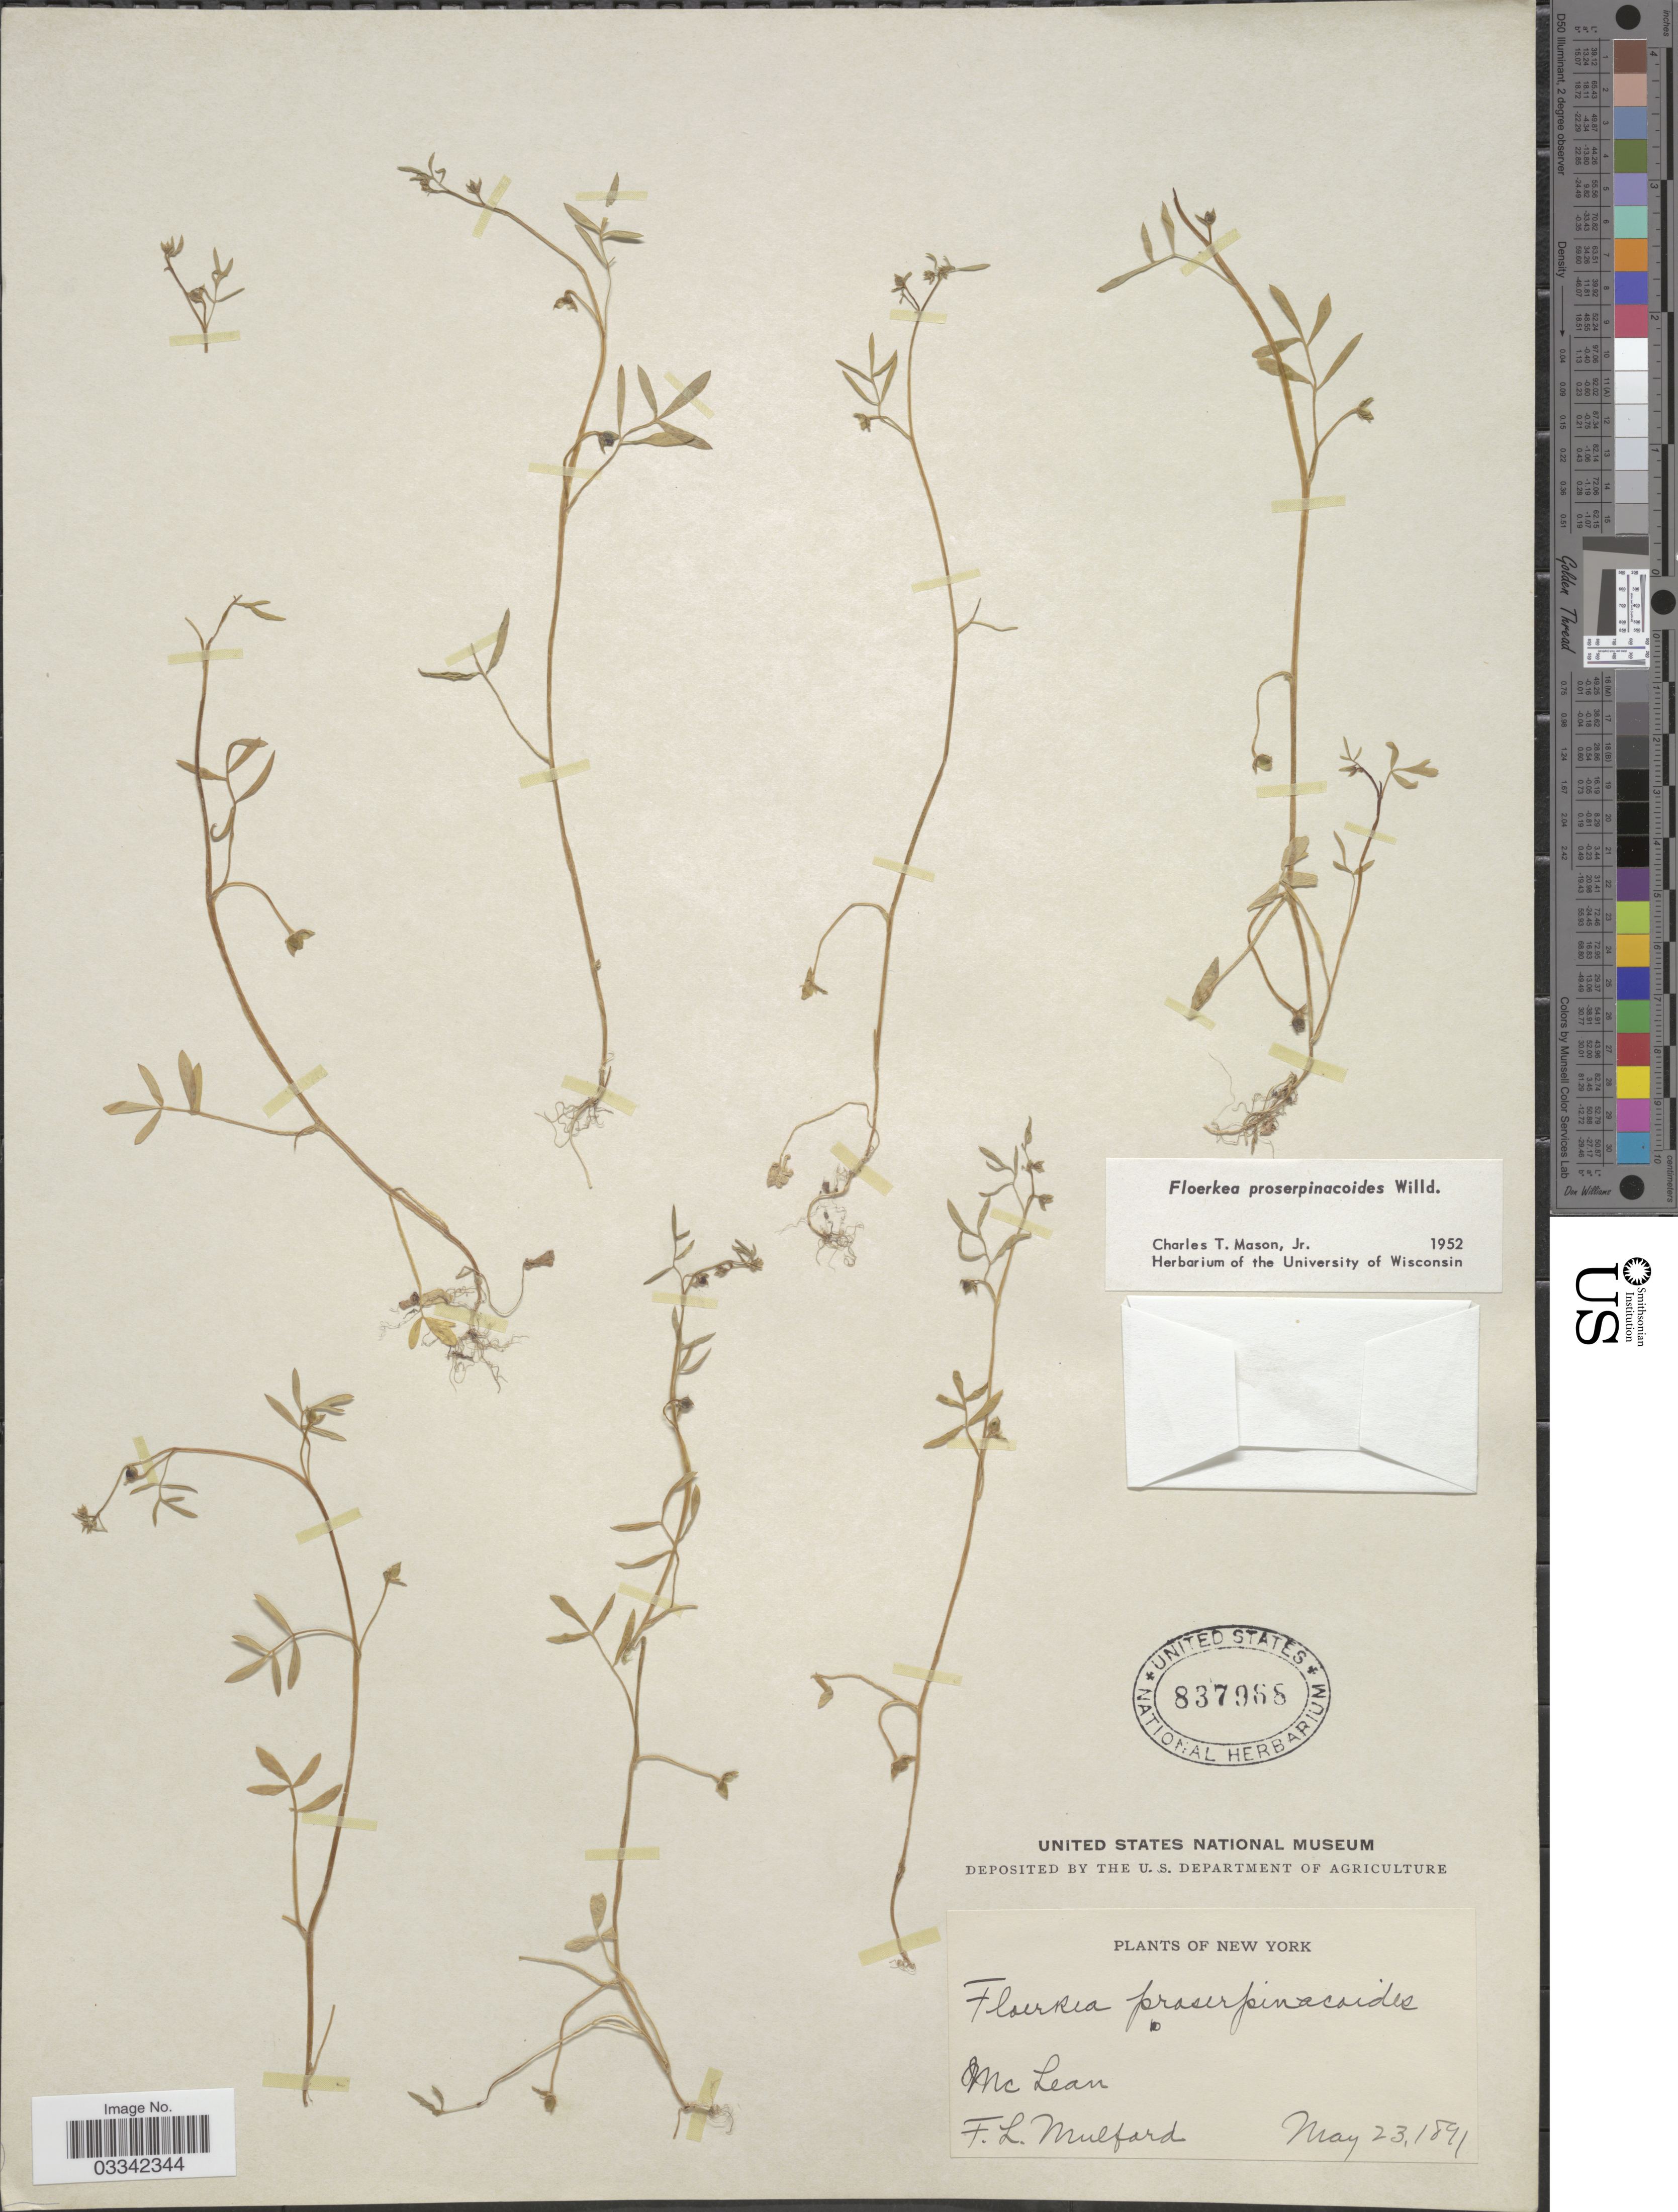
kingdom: Plantae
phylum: Tracheophyta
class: Magnoliopsida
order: Brassicales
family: Limnanthaceae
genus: Floerkea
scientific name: Floerkea proserpinacoides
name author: Willd.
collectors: F. Mulford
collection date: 1891-05-23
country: United States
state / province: New York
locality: McLean.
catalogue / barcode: US 837968